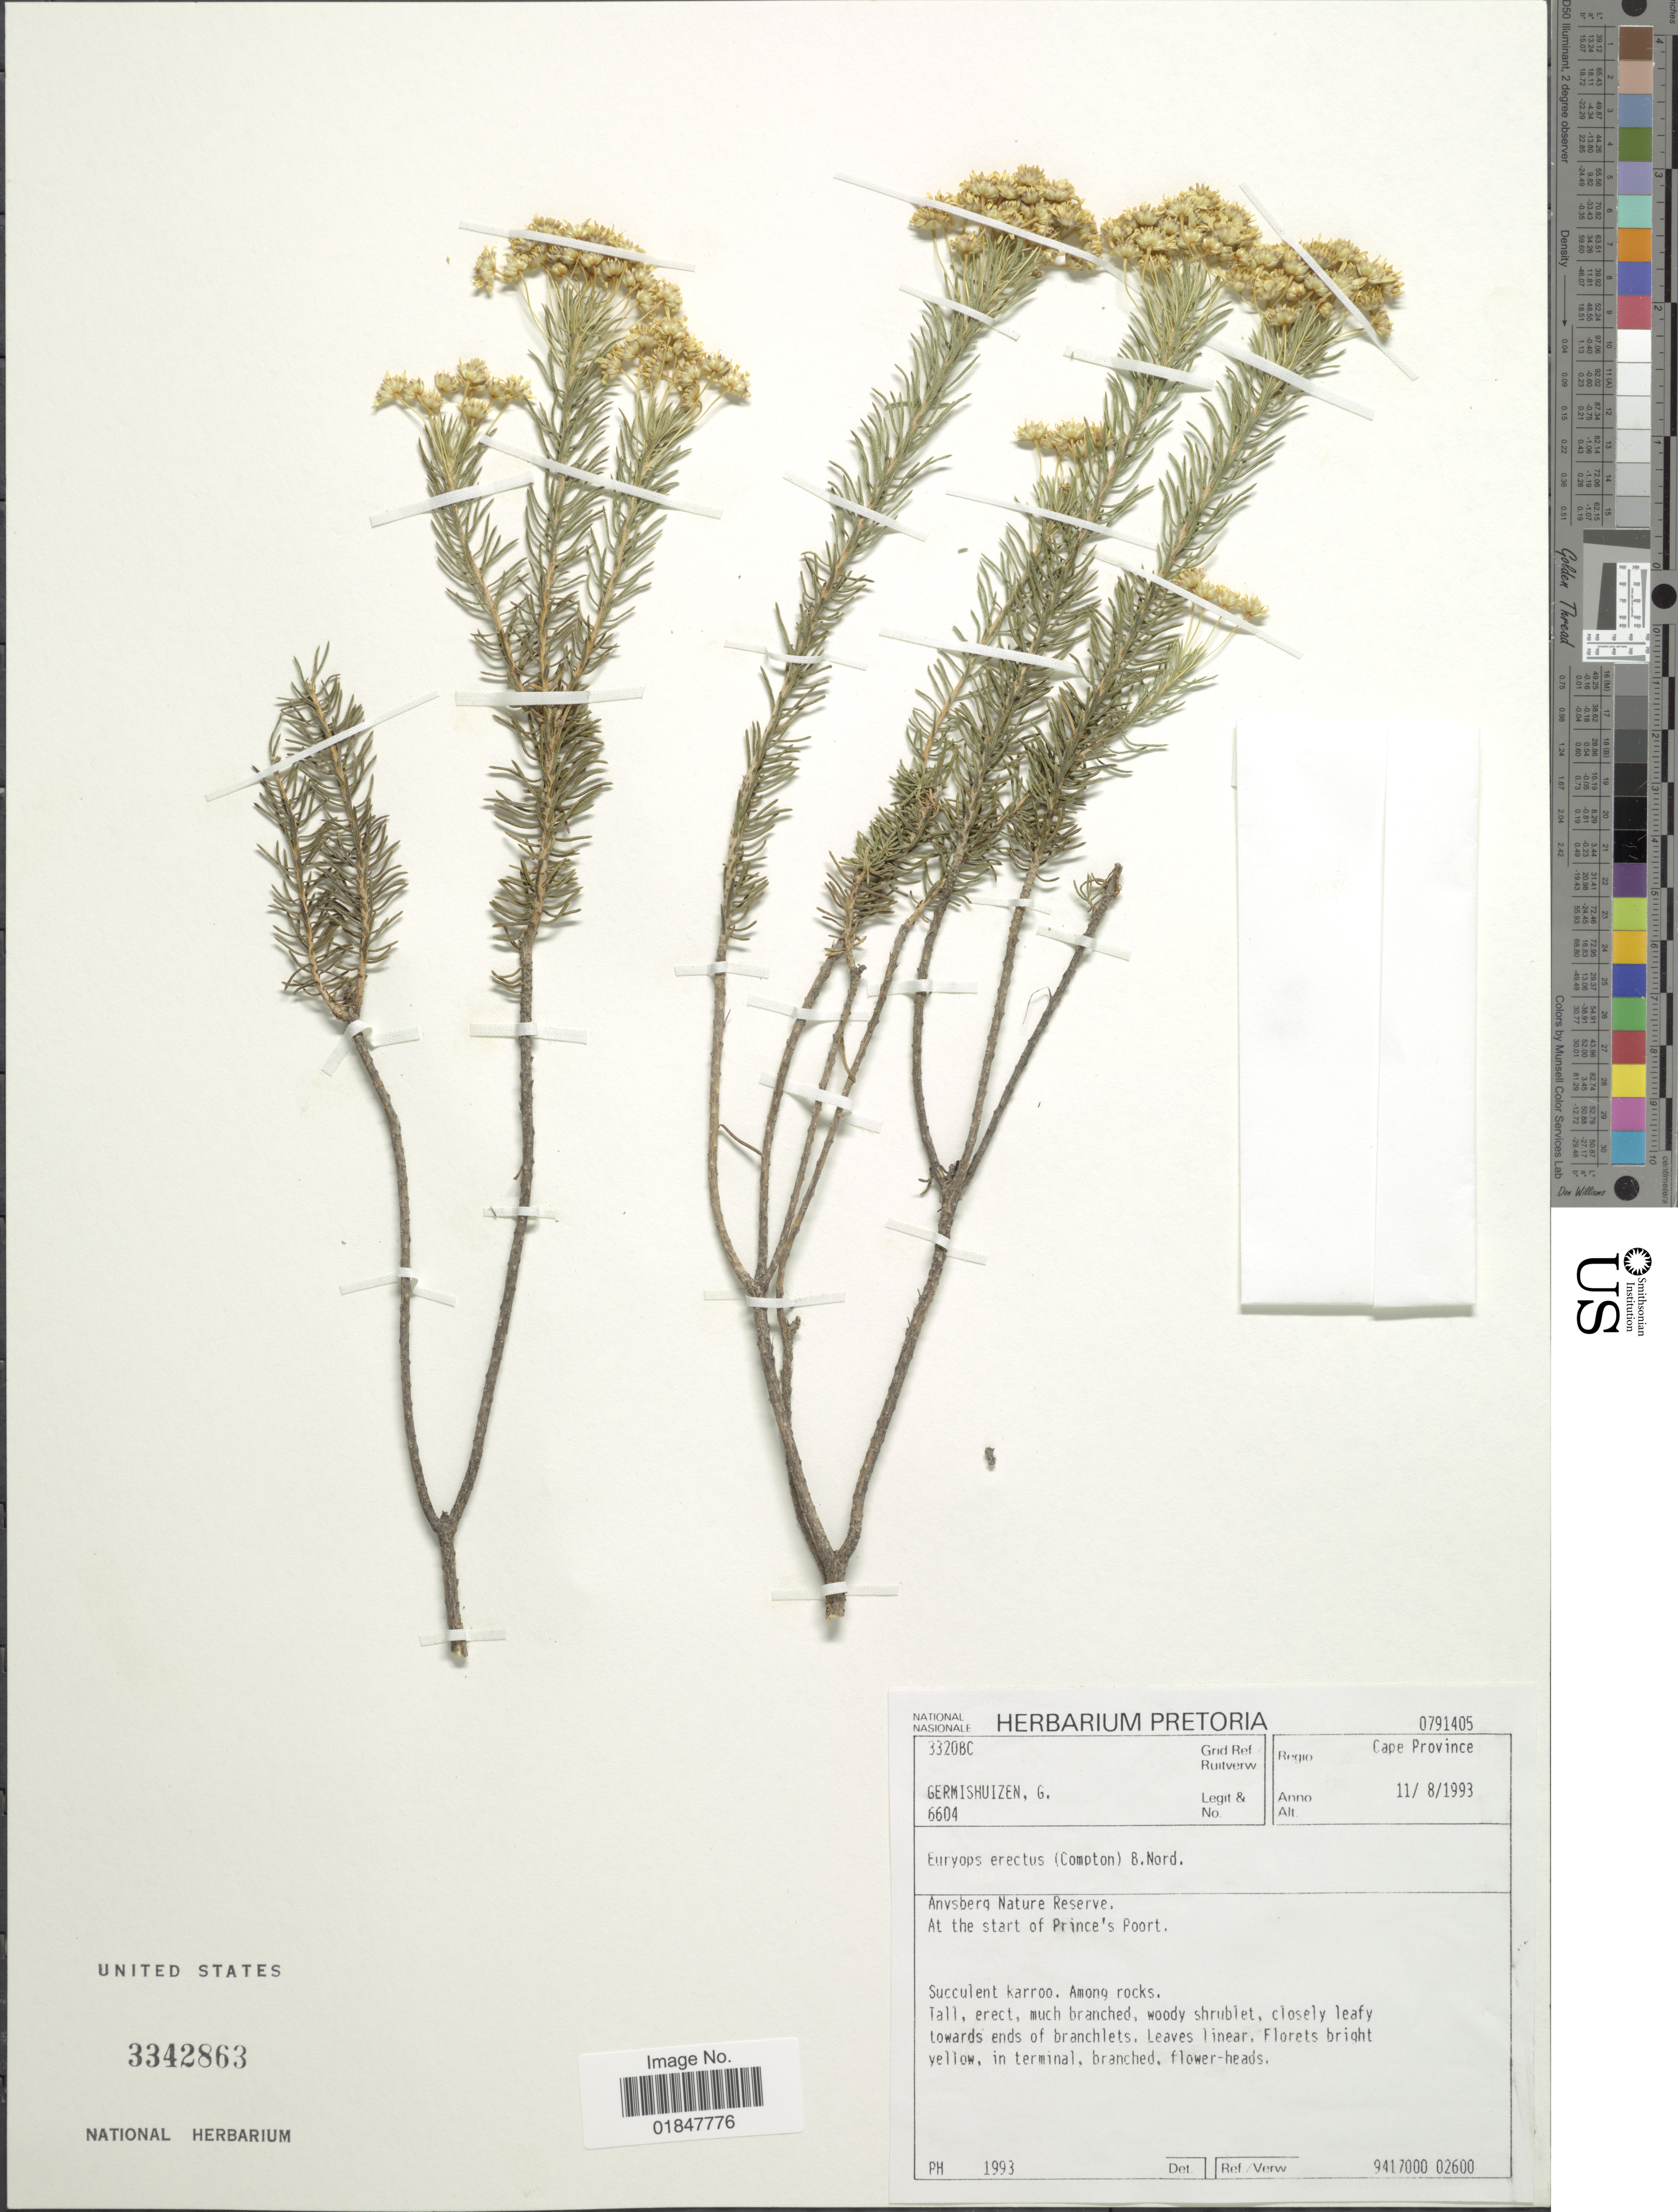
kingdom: Plantae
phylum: Tracheophyta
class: Magnoliopsida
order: Asterales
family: Asteraceae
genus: Euryops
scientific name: Euryops erectus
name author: (Compton) B. Nord.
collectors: G. Germishuizen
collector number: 6604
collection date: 1993-08-11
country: South Africa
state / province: Western Cape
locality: Anvsberg Nature Reserve, At the start of Prince's Poort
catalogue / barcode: US 3342863